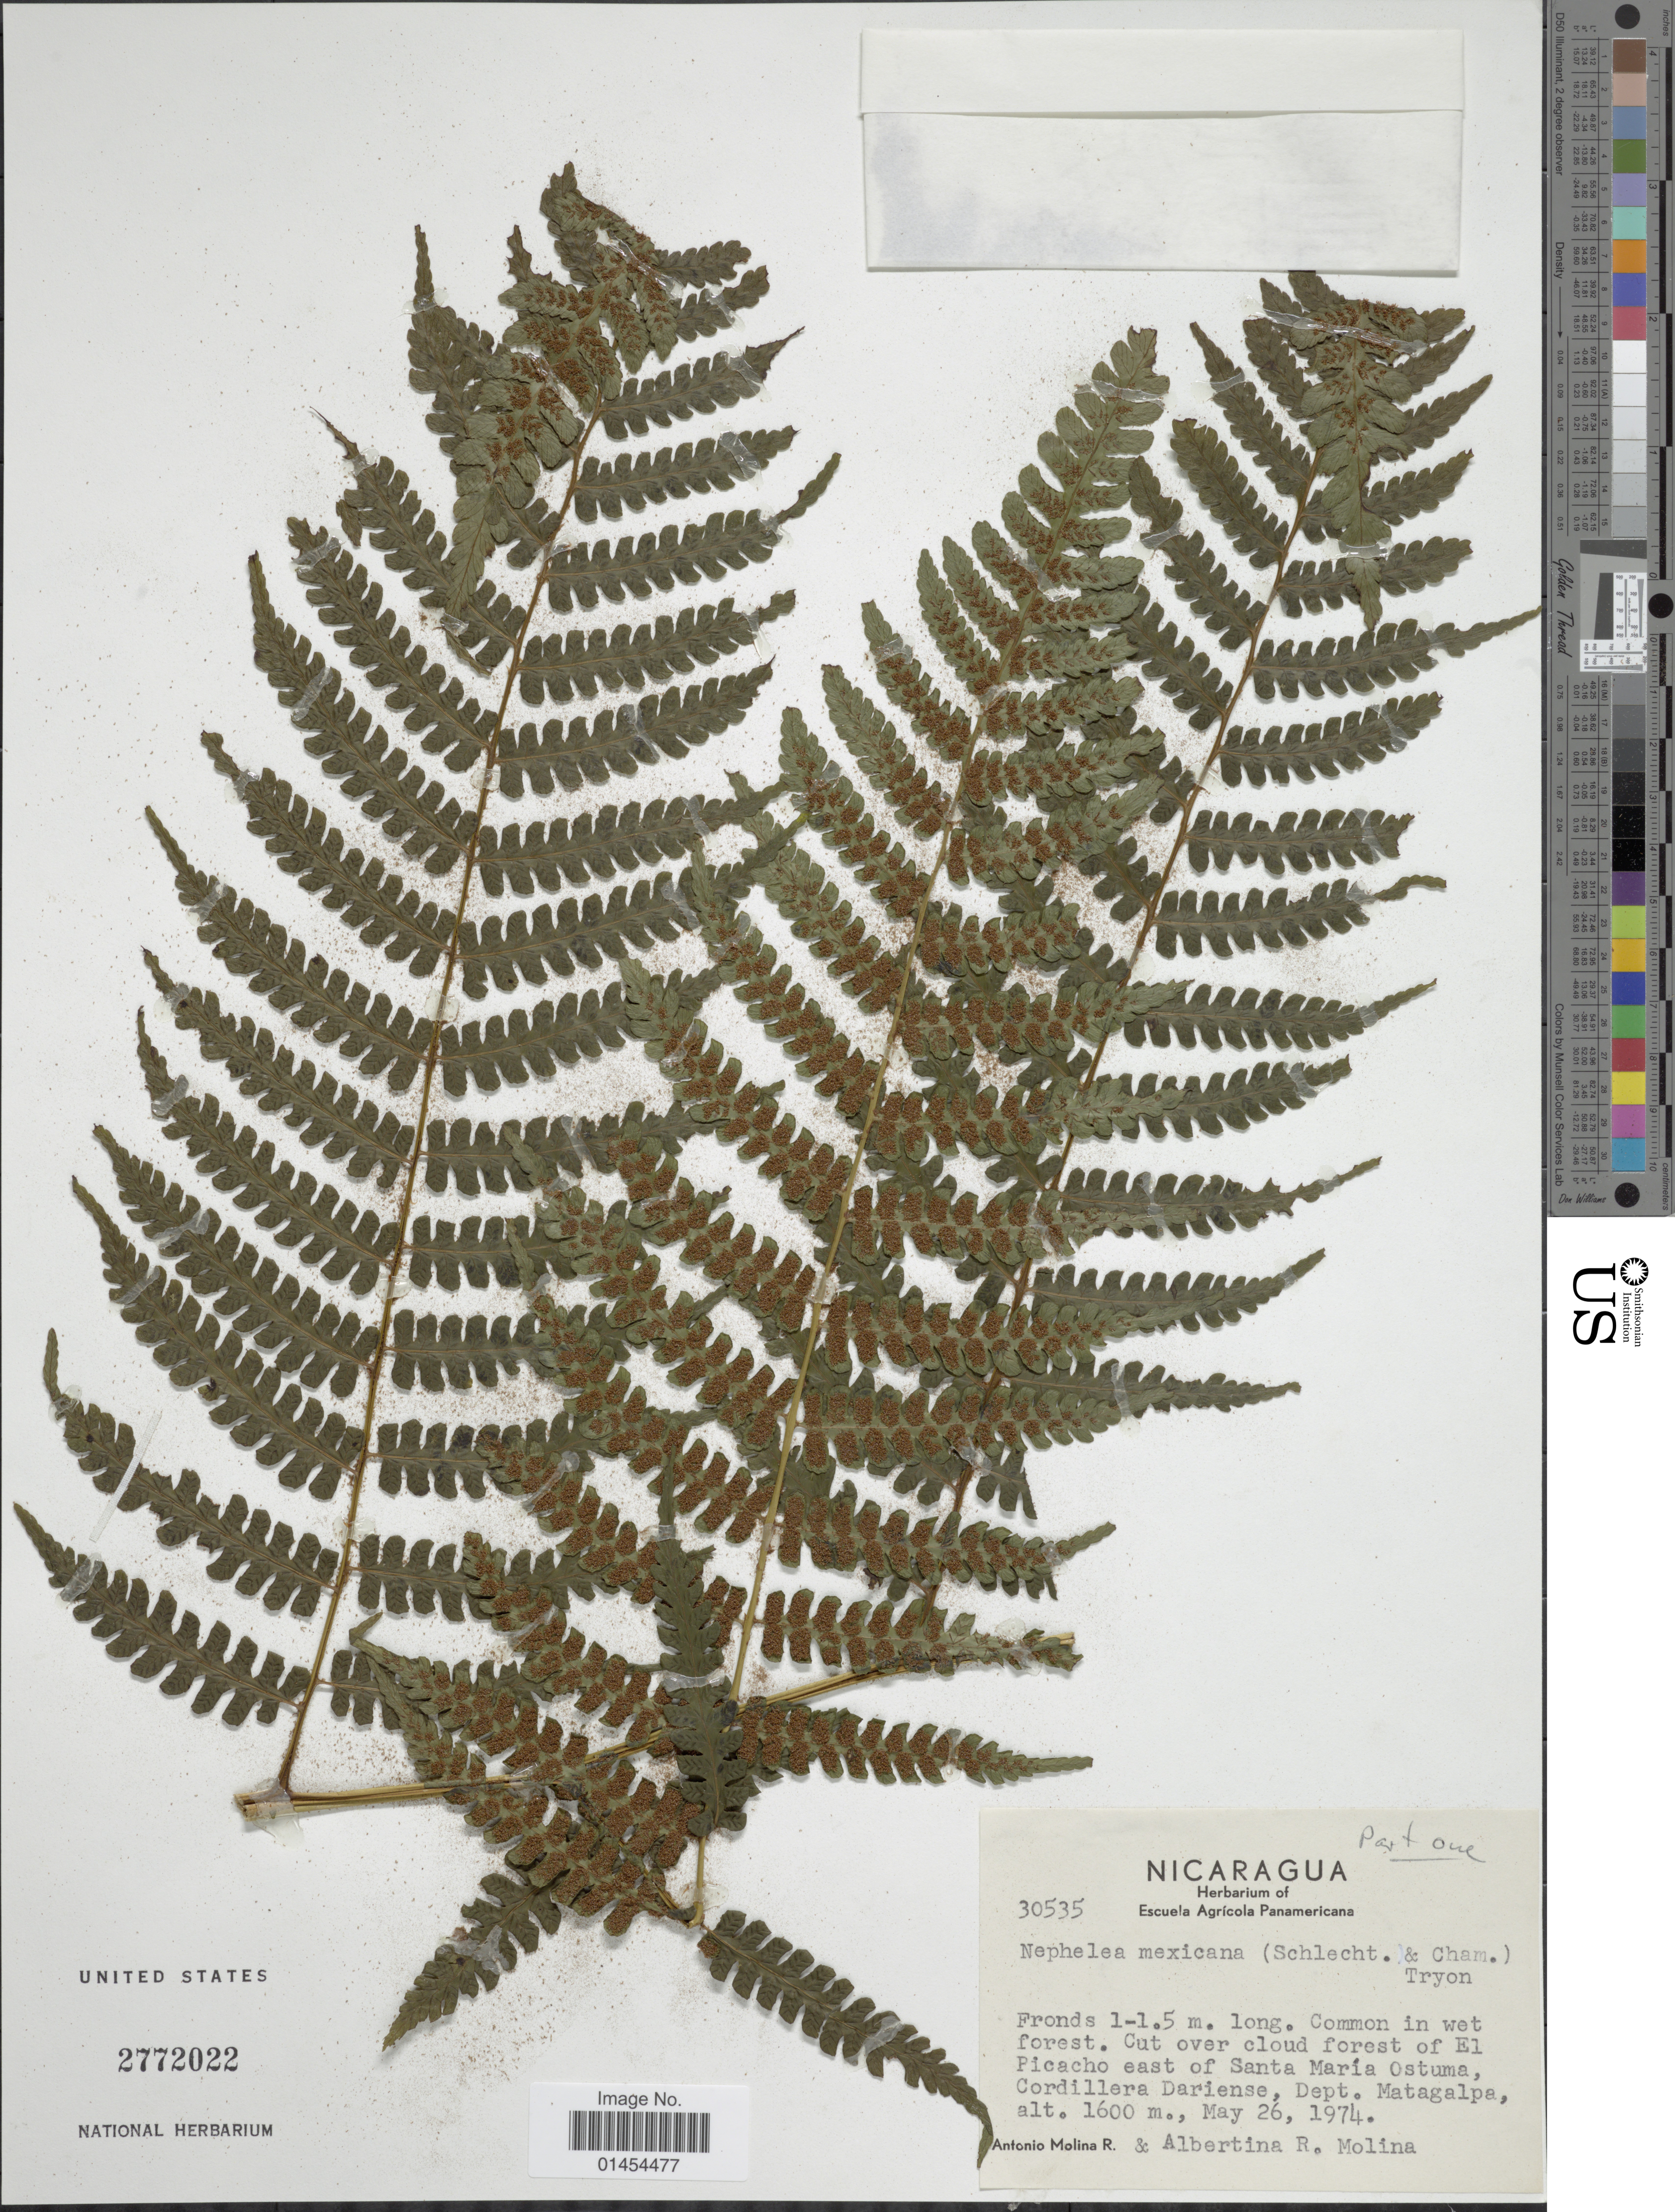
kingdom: Plantae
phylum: Tracheophyta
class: Polypodiopsida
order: Cyatheales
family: Cyatheaceae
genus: Alsophila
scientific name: Alsophila firma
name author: (Baker) D.S. Conant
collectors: A. Molina R. & A. R. Molina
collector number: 30535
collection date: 1974-05-26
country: Nicaragua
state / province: Matagalpa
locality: Cut over cloud forest of El Picacho east of Santa María Ostuma, Cordillera Dariense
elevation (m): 1600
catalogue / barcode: US 2772022